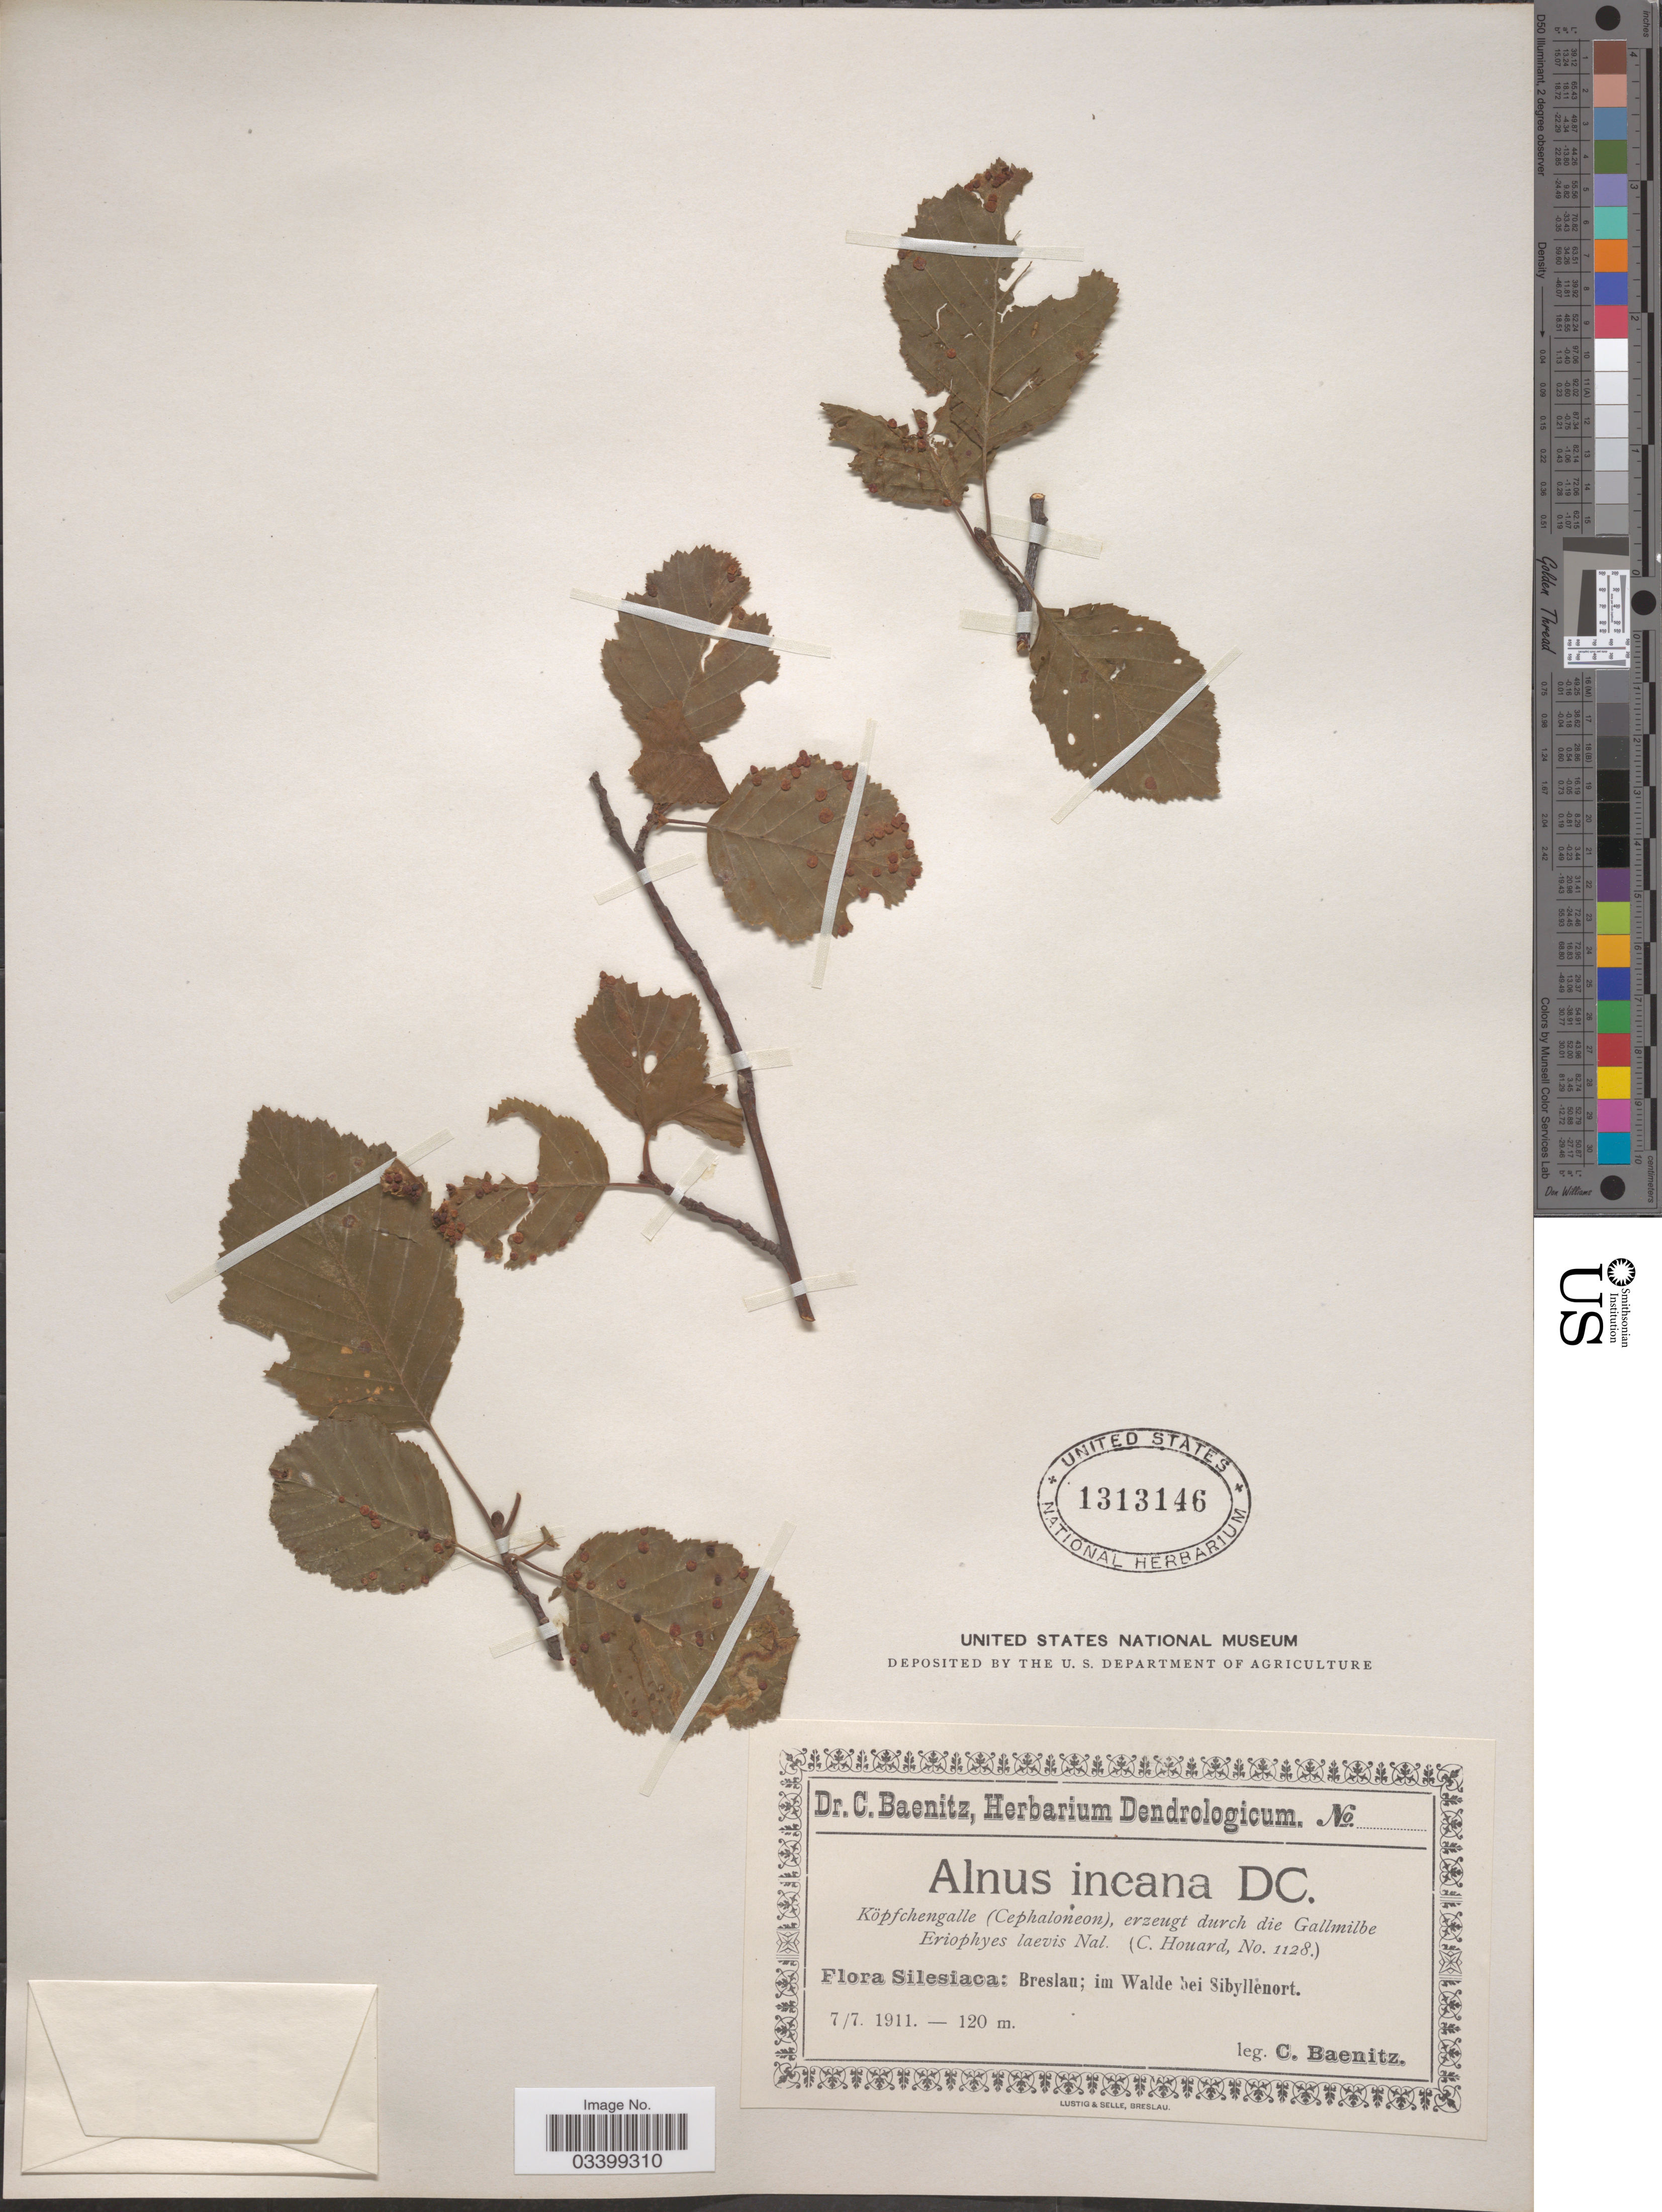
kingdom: Plantae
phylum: Tracheophyta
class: Magnoliopsida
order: Fagales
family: Betulaceae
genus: Alnus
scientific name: Alnus incana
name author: (L.) Moench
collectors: C. G. Baenitz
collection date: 1911-07-07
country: Poland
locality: Silesiaca: Breslau; im Walde bei Sibyllenort.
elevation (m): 120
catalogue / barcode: US 1313146